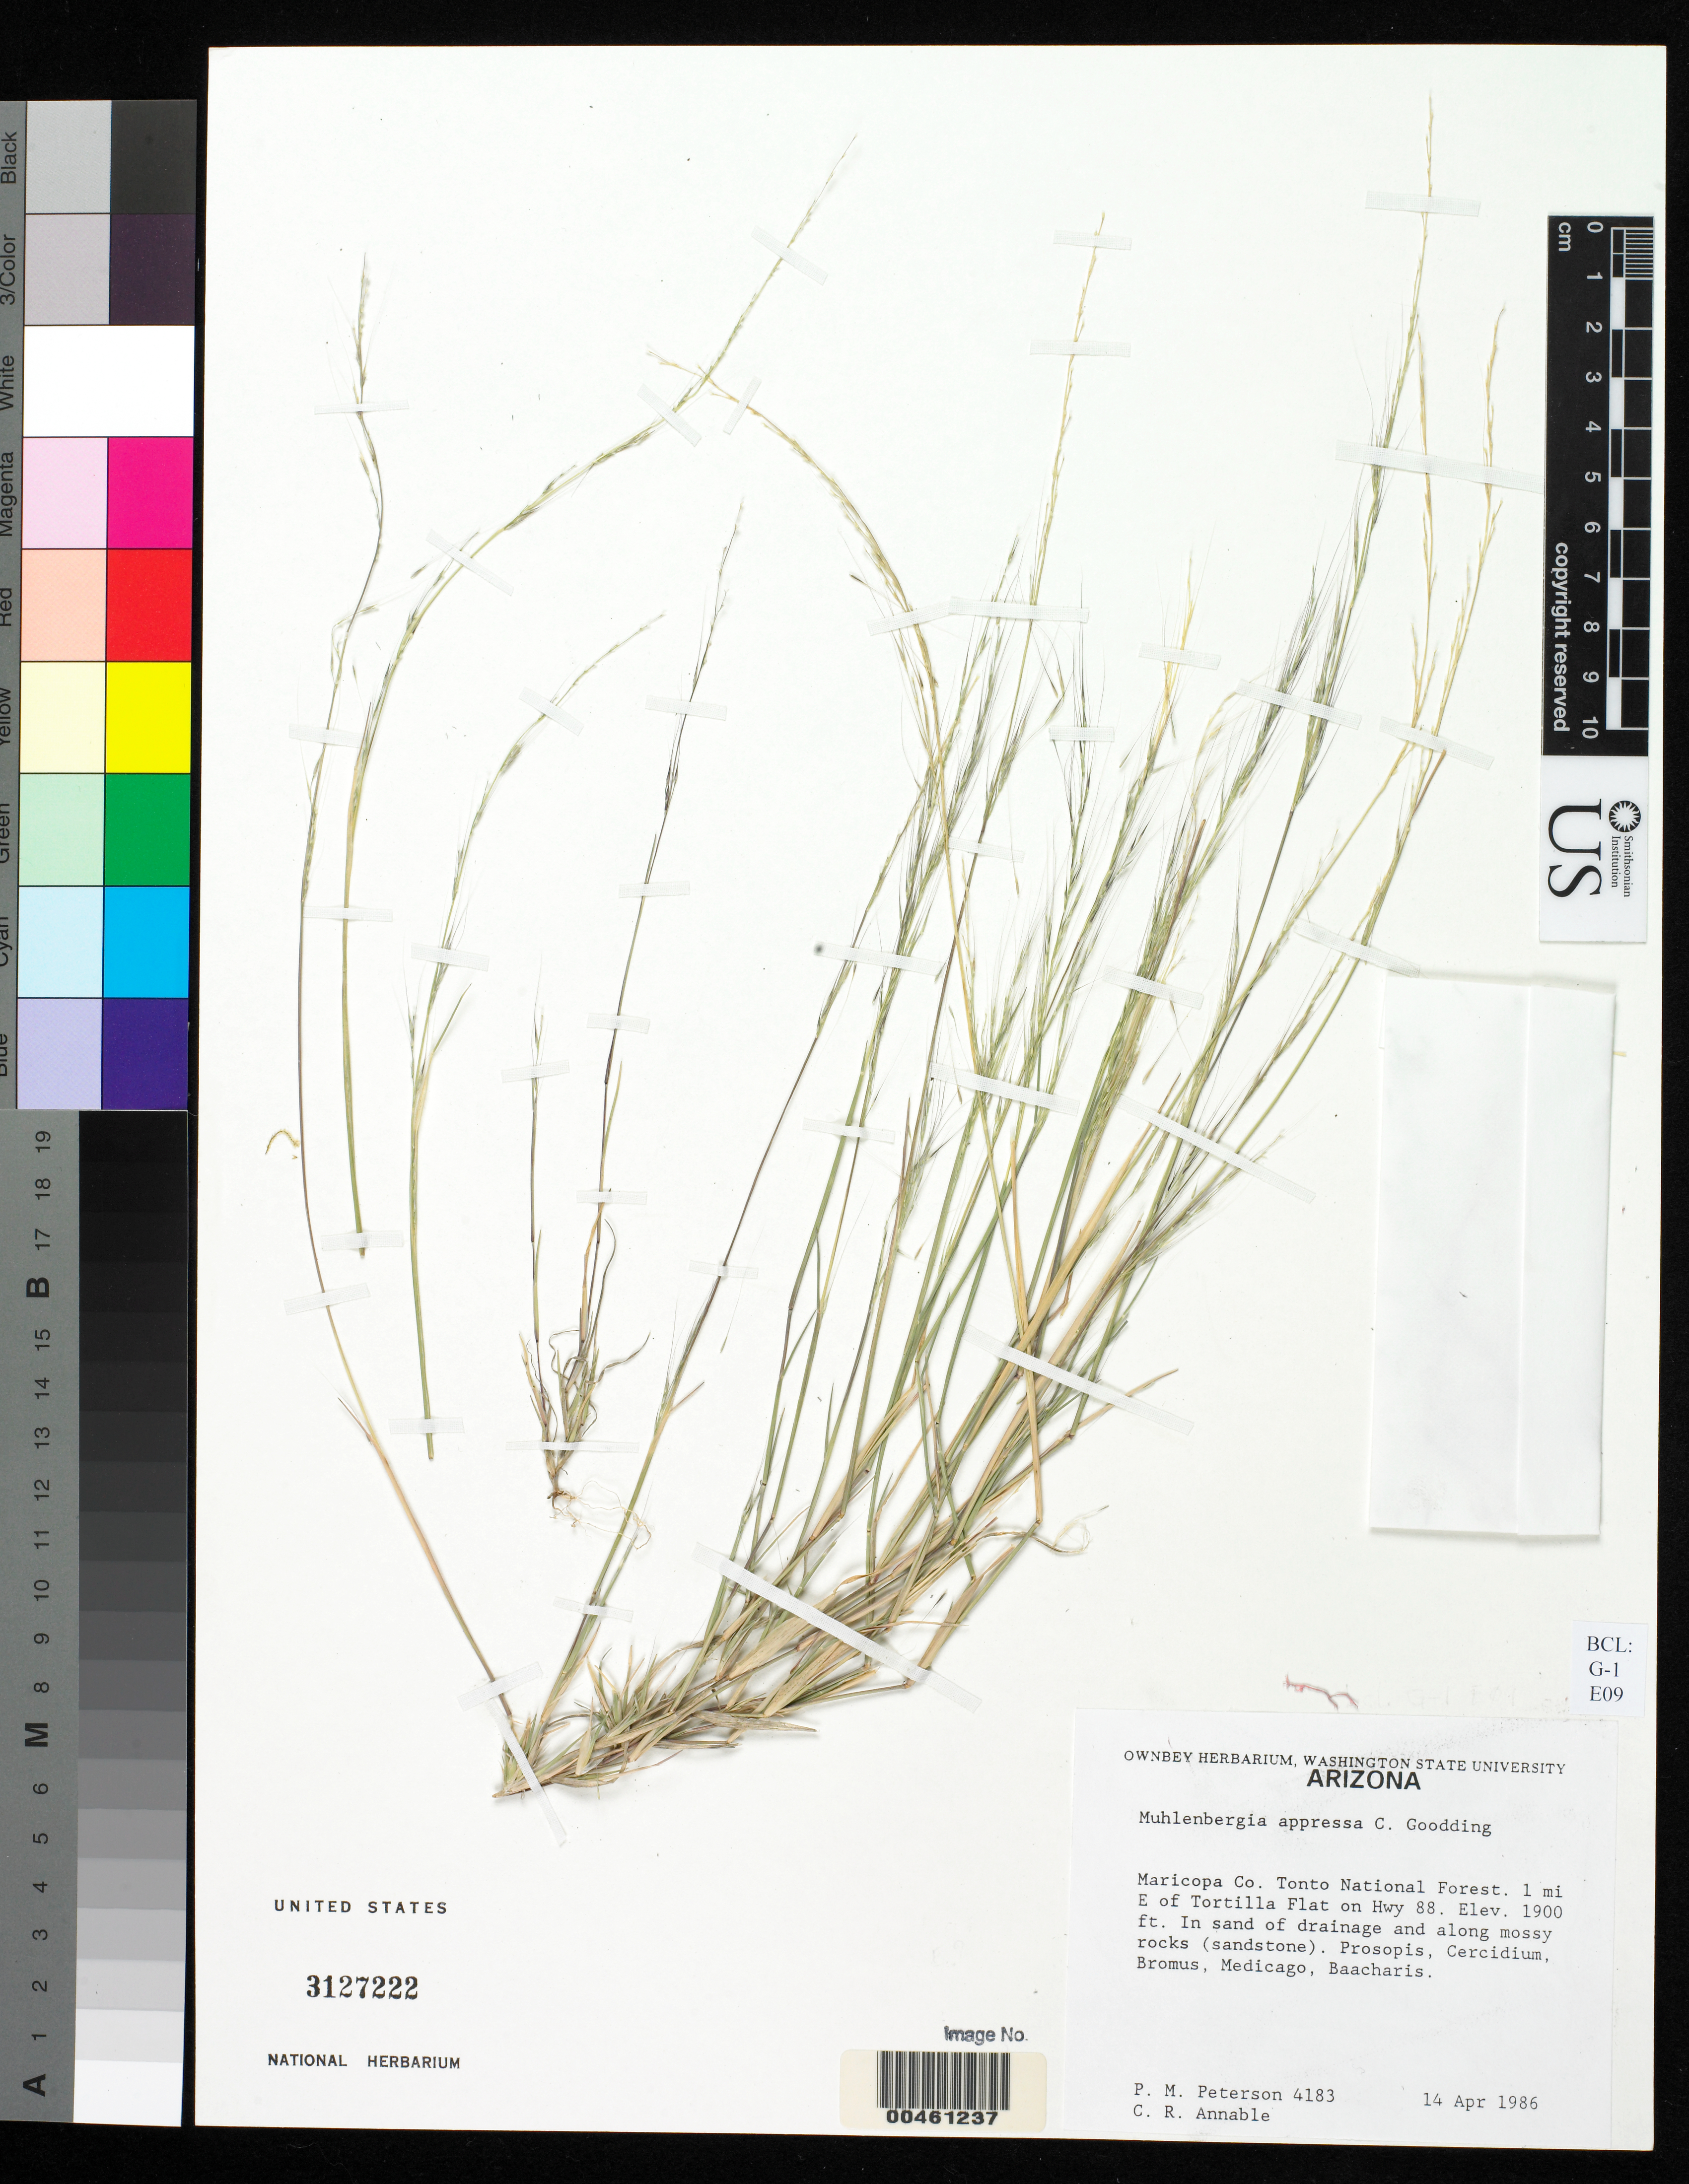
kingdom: Plantae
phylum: Tracheophyta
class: Liliopsida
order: Poales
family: Poaceae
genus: Muhlenbergia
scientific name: Muhlenbergia appressa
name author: C.O. Goodd.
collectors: P. M. Peterson & C. R. Annable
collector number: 04183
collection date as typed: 14 Apr 1986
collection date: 1986-04-14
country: United States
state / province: Arizona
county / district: Maricopa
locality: Tonta National Forest, 1 mile east of Tortilla Flat on Hwy 88.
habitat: In sand of drainage and along mossy rocks (sandstone). Assoc.: Prosopis, Cercidium, Bromus, Medicago and Baccharis.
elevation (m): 579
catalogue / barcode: US 3127222